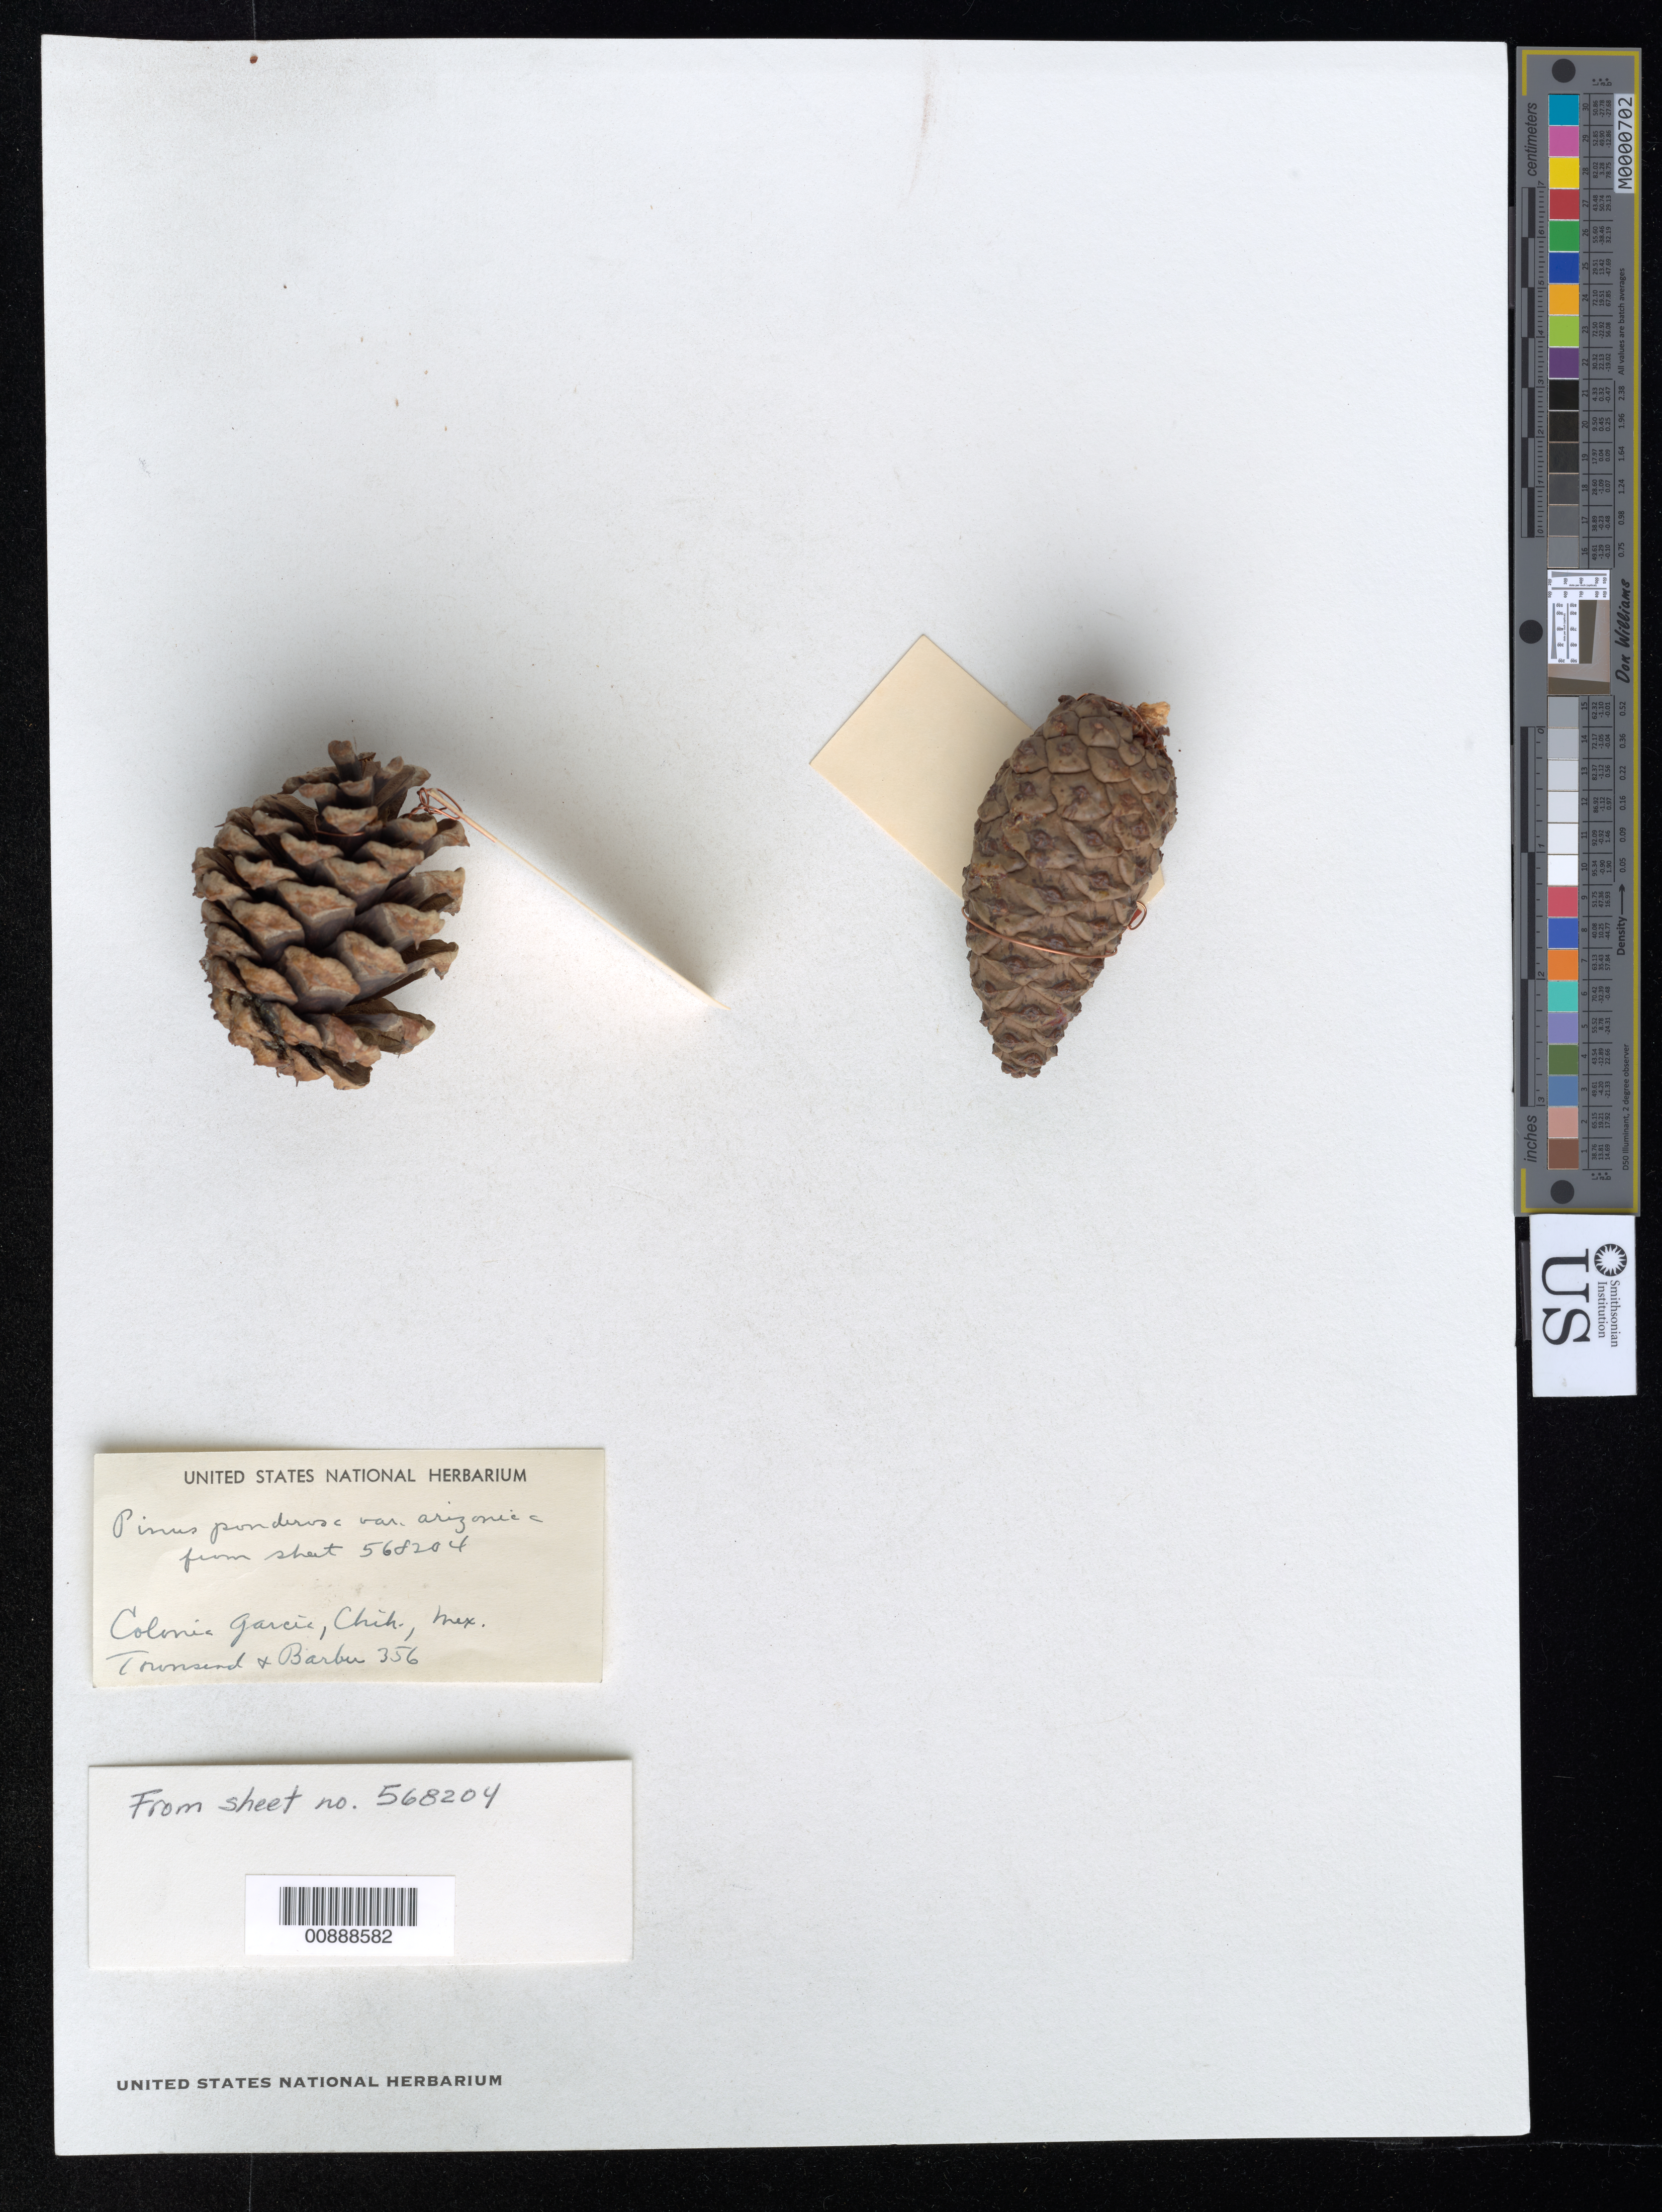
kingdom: Plantae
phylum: Tracheophyta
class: Pinopsida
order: Pinales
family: Pinaceae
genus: Pinus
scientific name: Pinus ponderosa var. arizonica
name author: (Engelm.) Shaw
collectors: C. H. T. Townsend & C. Barber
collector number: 356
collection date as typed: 26 Sep 1899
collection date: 1899-09-26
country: Mexico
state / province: Chihuahua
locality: Sierra Madre near Colonia García, Chihuahua.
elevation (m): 2286